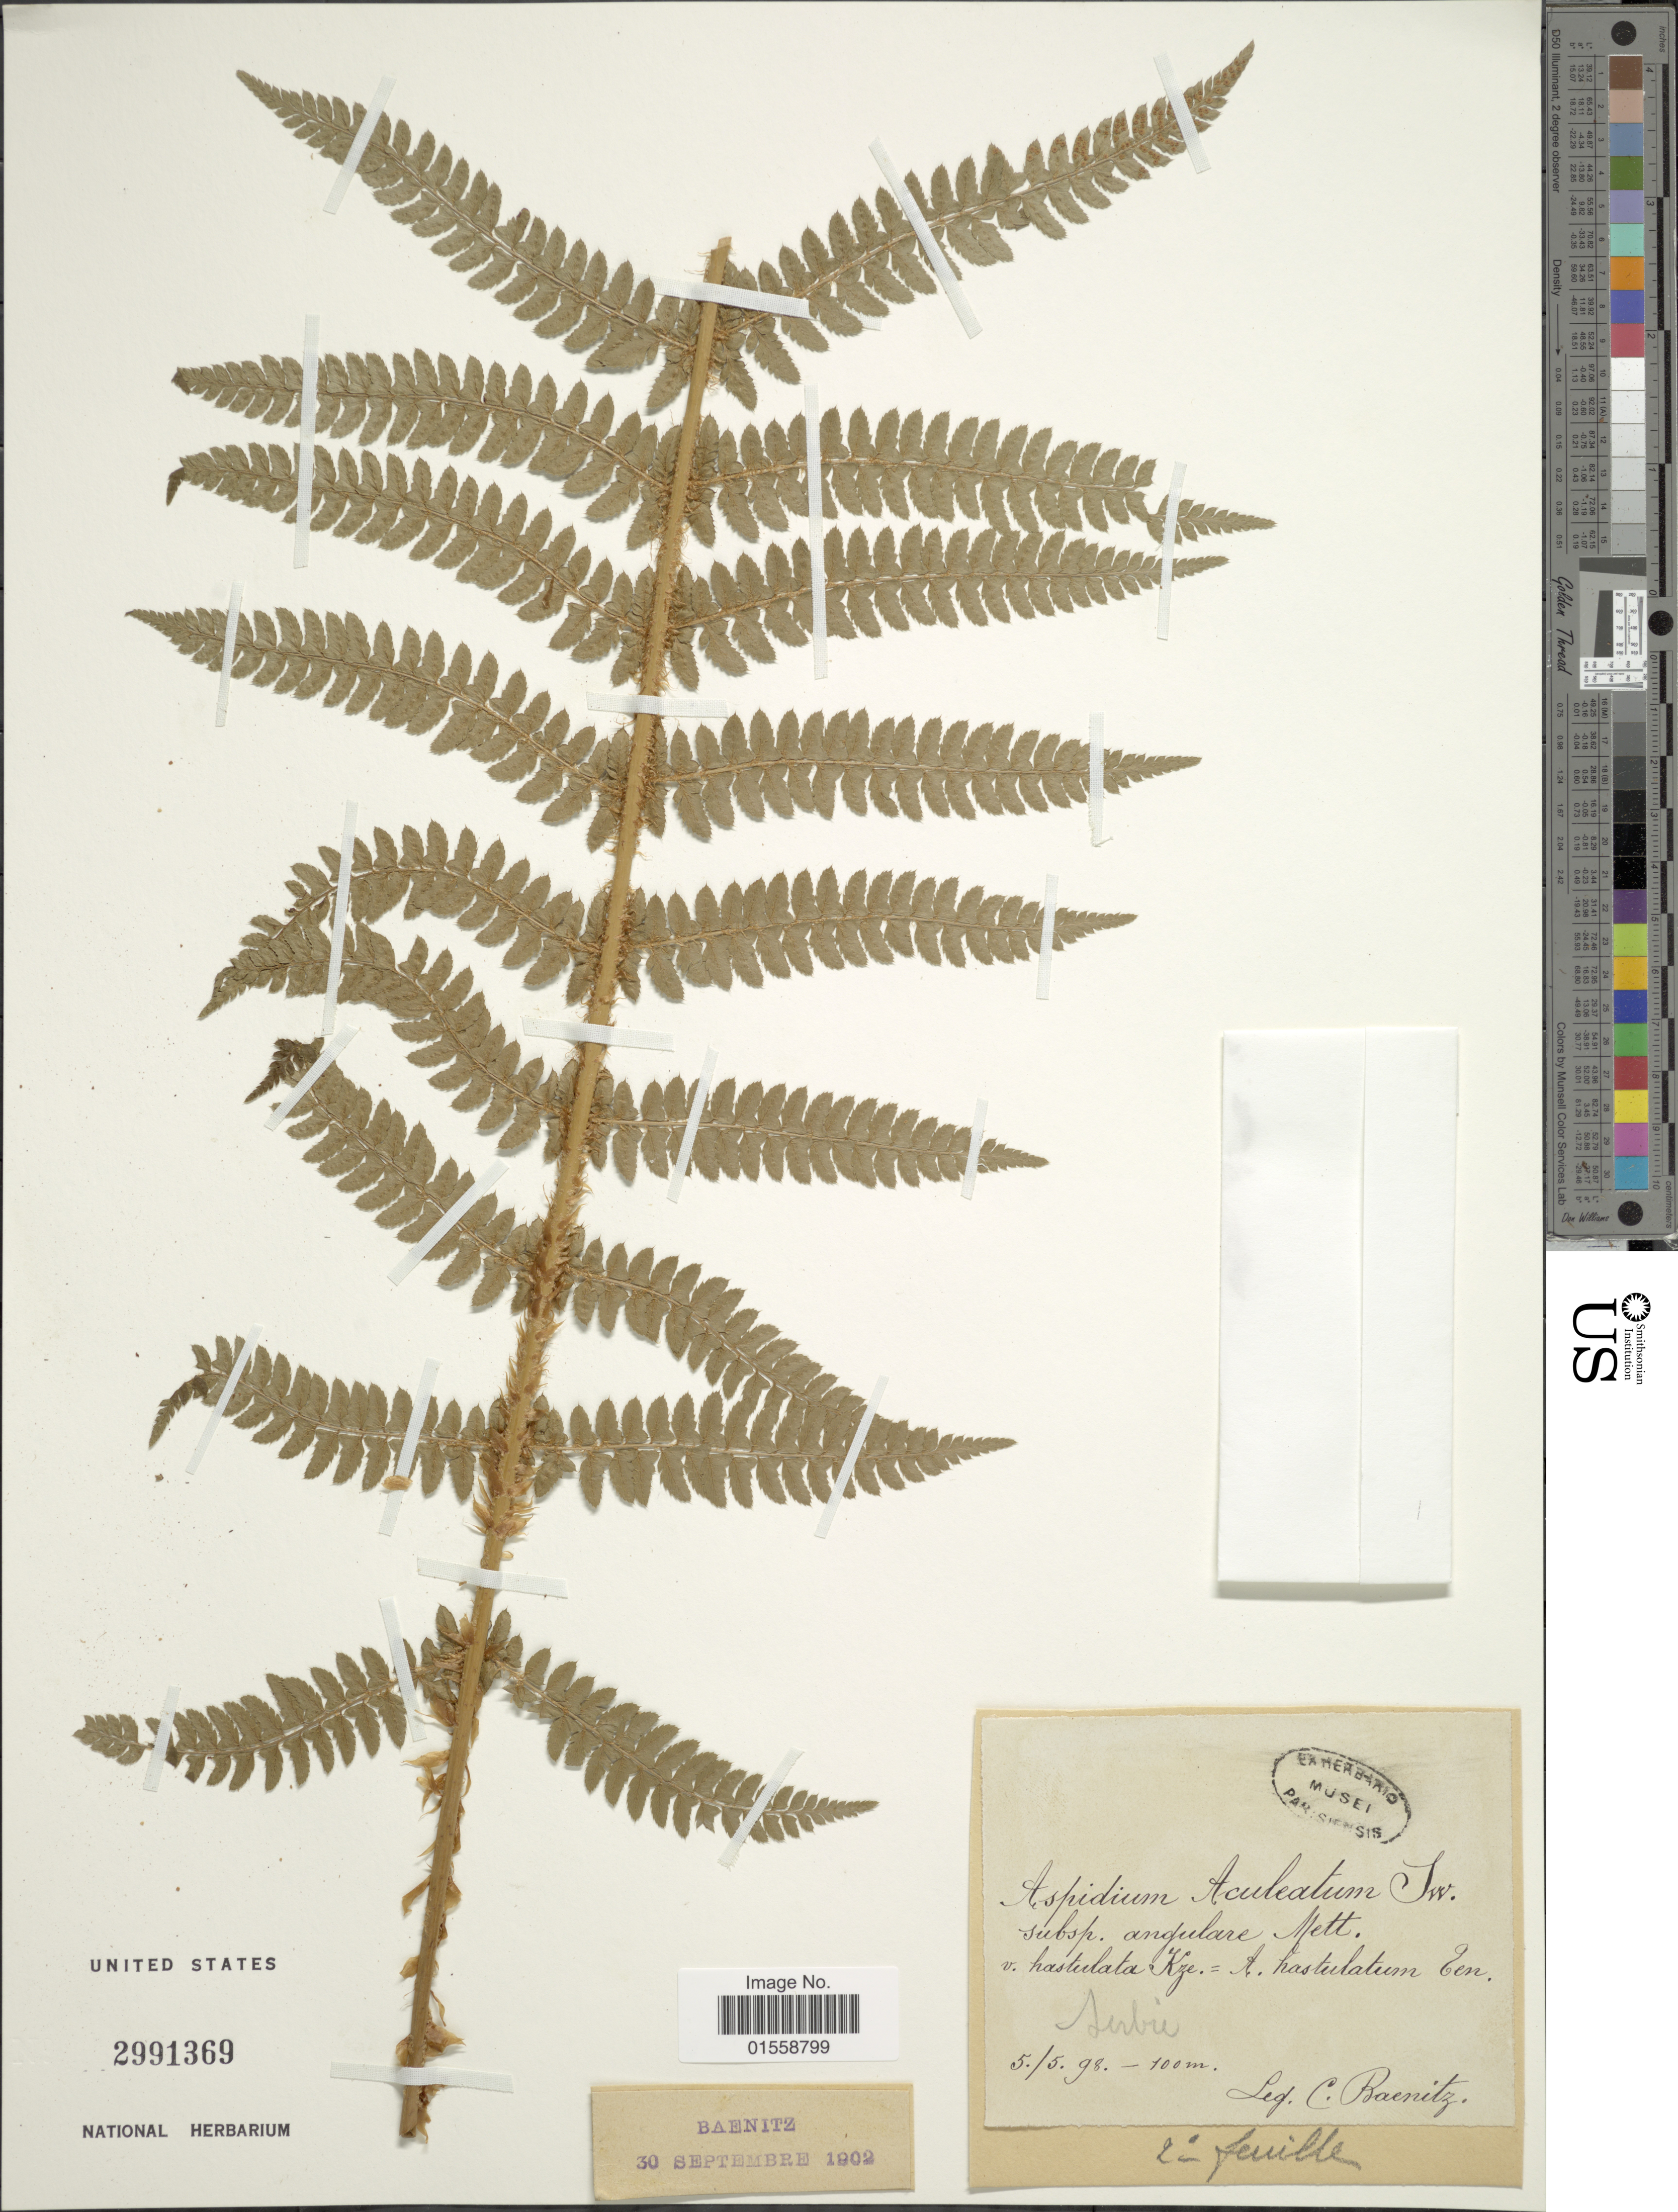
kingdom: Plantae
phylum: Tracheophyta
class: Polypodiopsida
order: Polypodiales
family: Dryopteridaceae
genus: Polystichum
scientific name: Polystichum setiferum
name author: (Forssk.) Moore ex Woynar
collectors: C. G. Baenitz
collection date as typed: Transcribed d/m/y: 5/5/98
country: Serbia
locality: Serbie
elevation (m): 100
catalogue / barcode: US 2991369